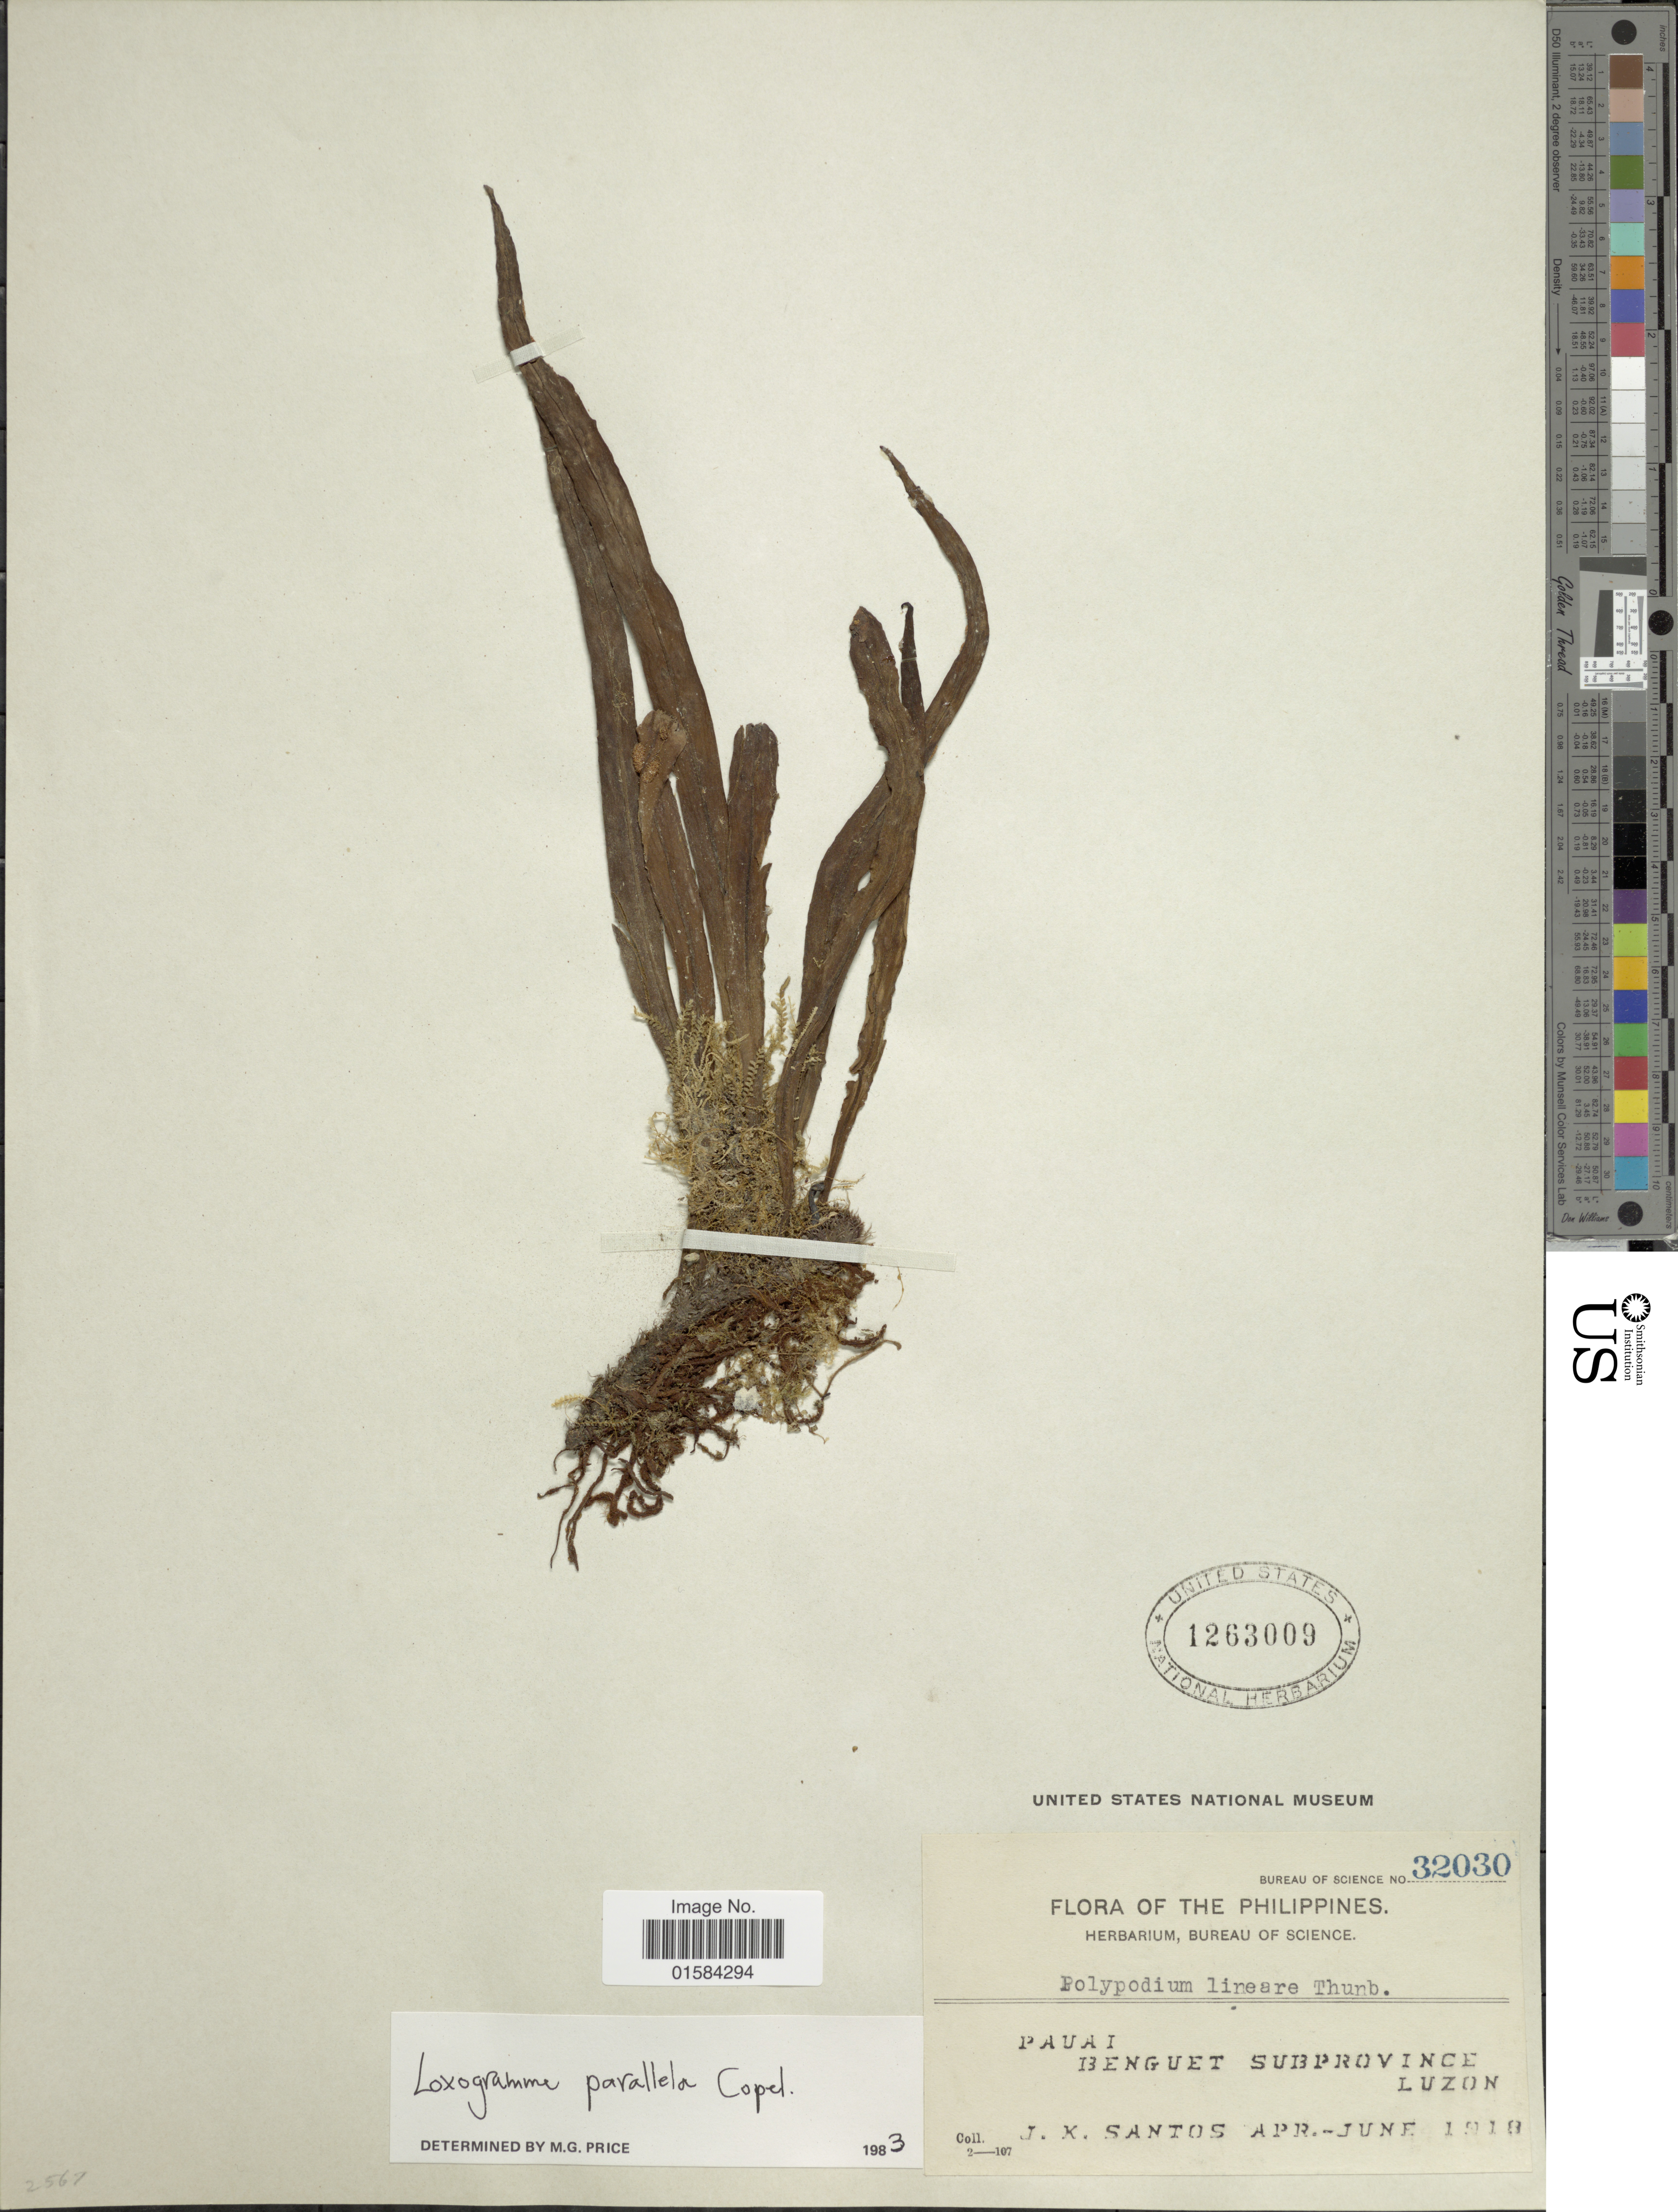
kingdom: Plantae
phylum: Tracheophyta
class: Polypodiopsida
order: Polypodiales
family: Polypodiaceae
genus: Loxogramme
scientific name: Loxogramme parallela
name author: Copel.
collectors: J. K. Santos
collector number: Bureau of Science 32030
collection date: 1918-04/1918-06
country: Philippines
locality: Pauai, benguet Sunbprovince, Luzon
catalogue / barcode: US 1263009